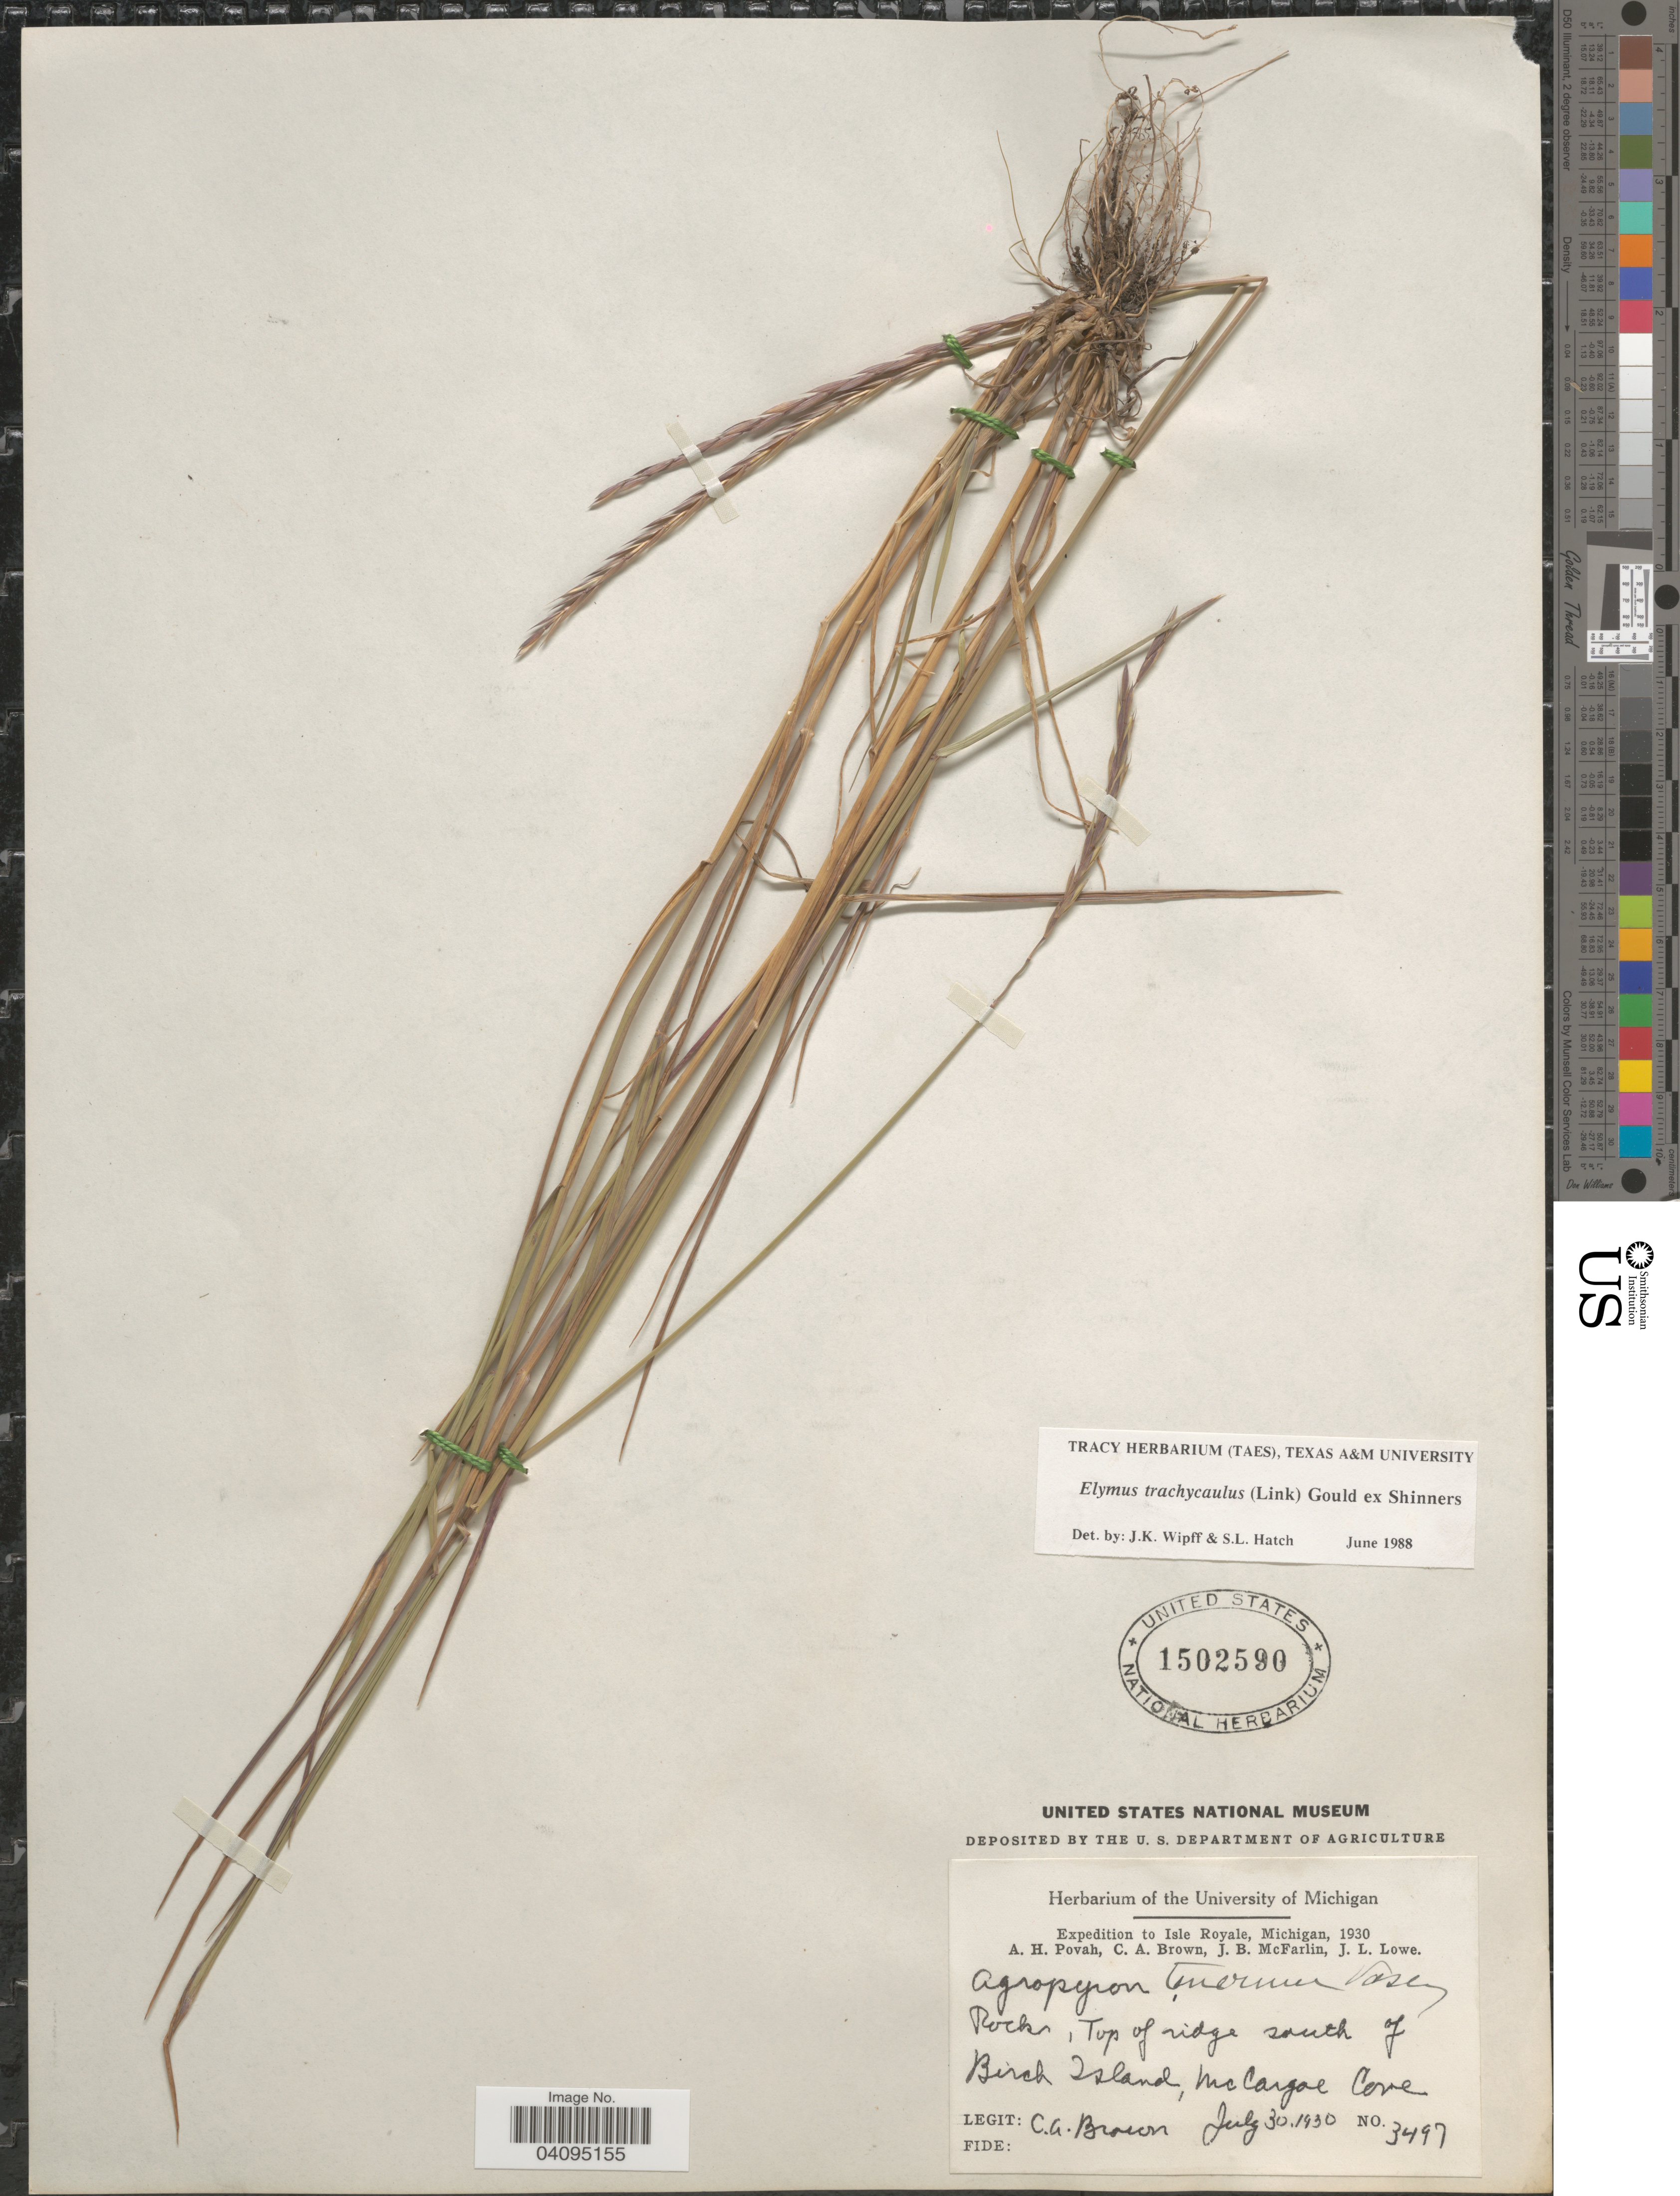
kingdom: Plantae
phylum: Tracheophyta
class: Liliopsida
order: Poales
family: Poaceae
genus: Elymus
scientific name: Elymus trachycaulus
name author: (Link) Gould ex Shinners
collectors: C. A. Brown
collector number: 3497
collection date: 1930-07-30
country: United States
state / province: Michigan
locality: Expedition to Isle Royale, Michigan, 1930. Rocks, Top of ridge south of Birch Island, McCargoe Cove.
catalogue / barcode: US 1502590